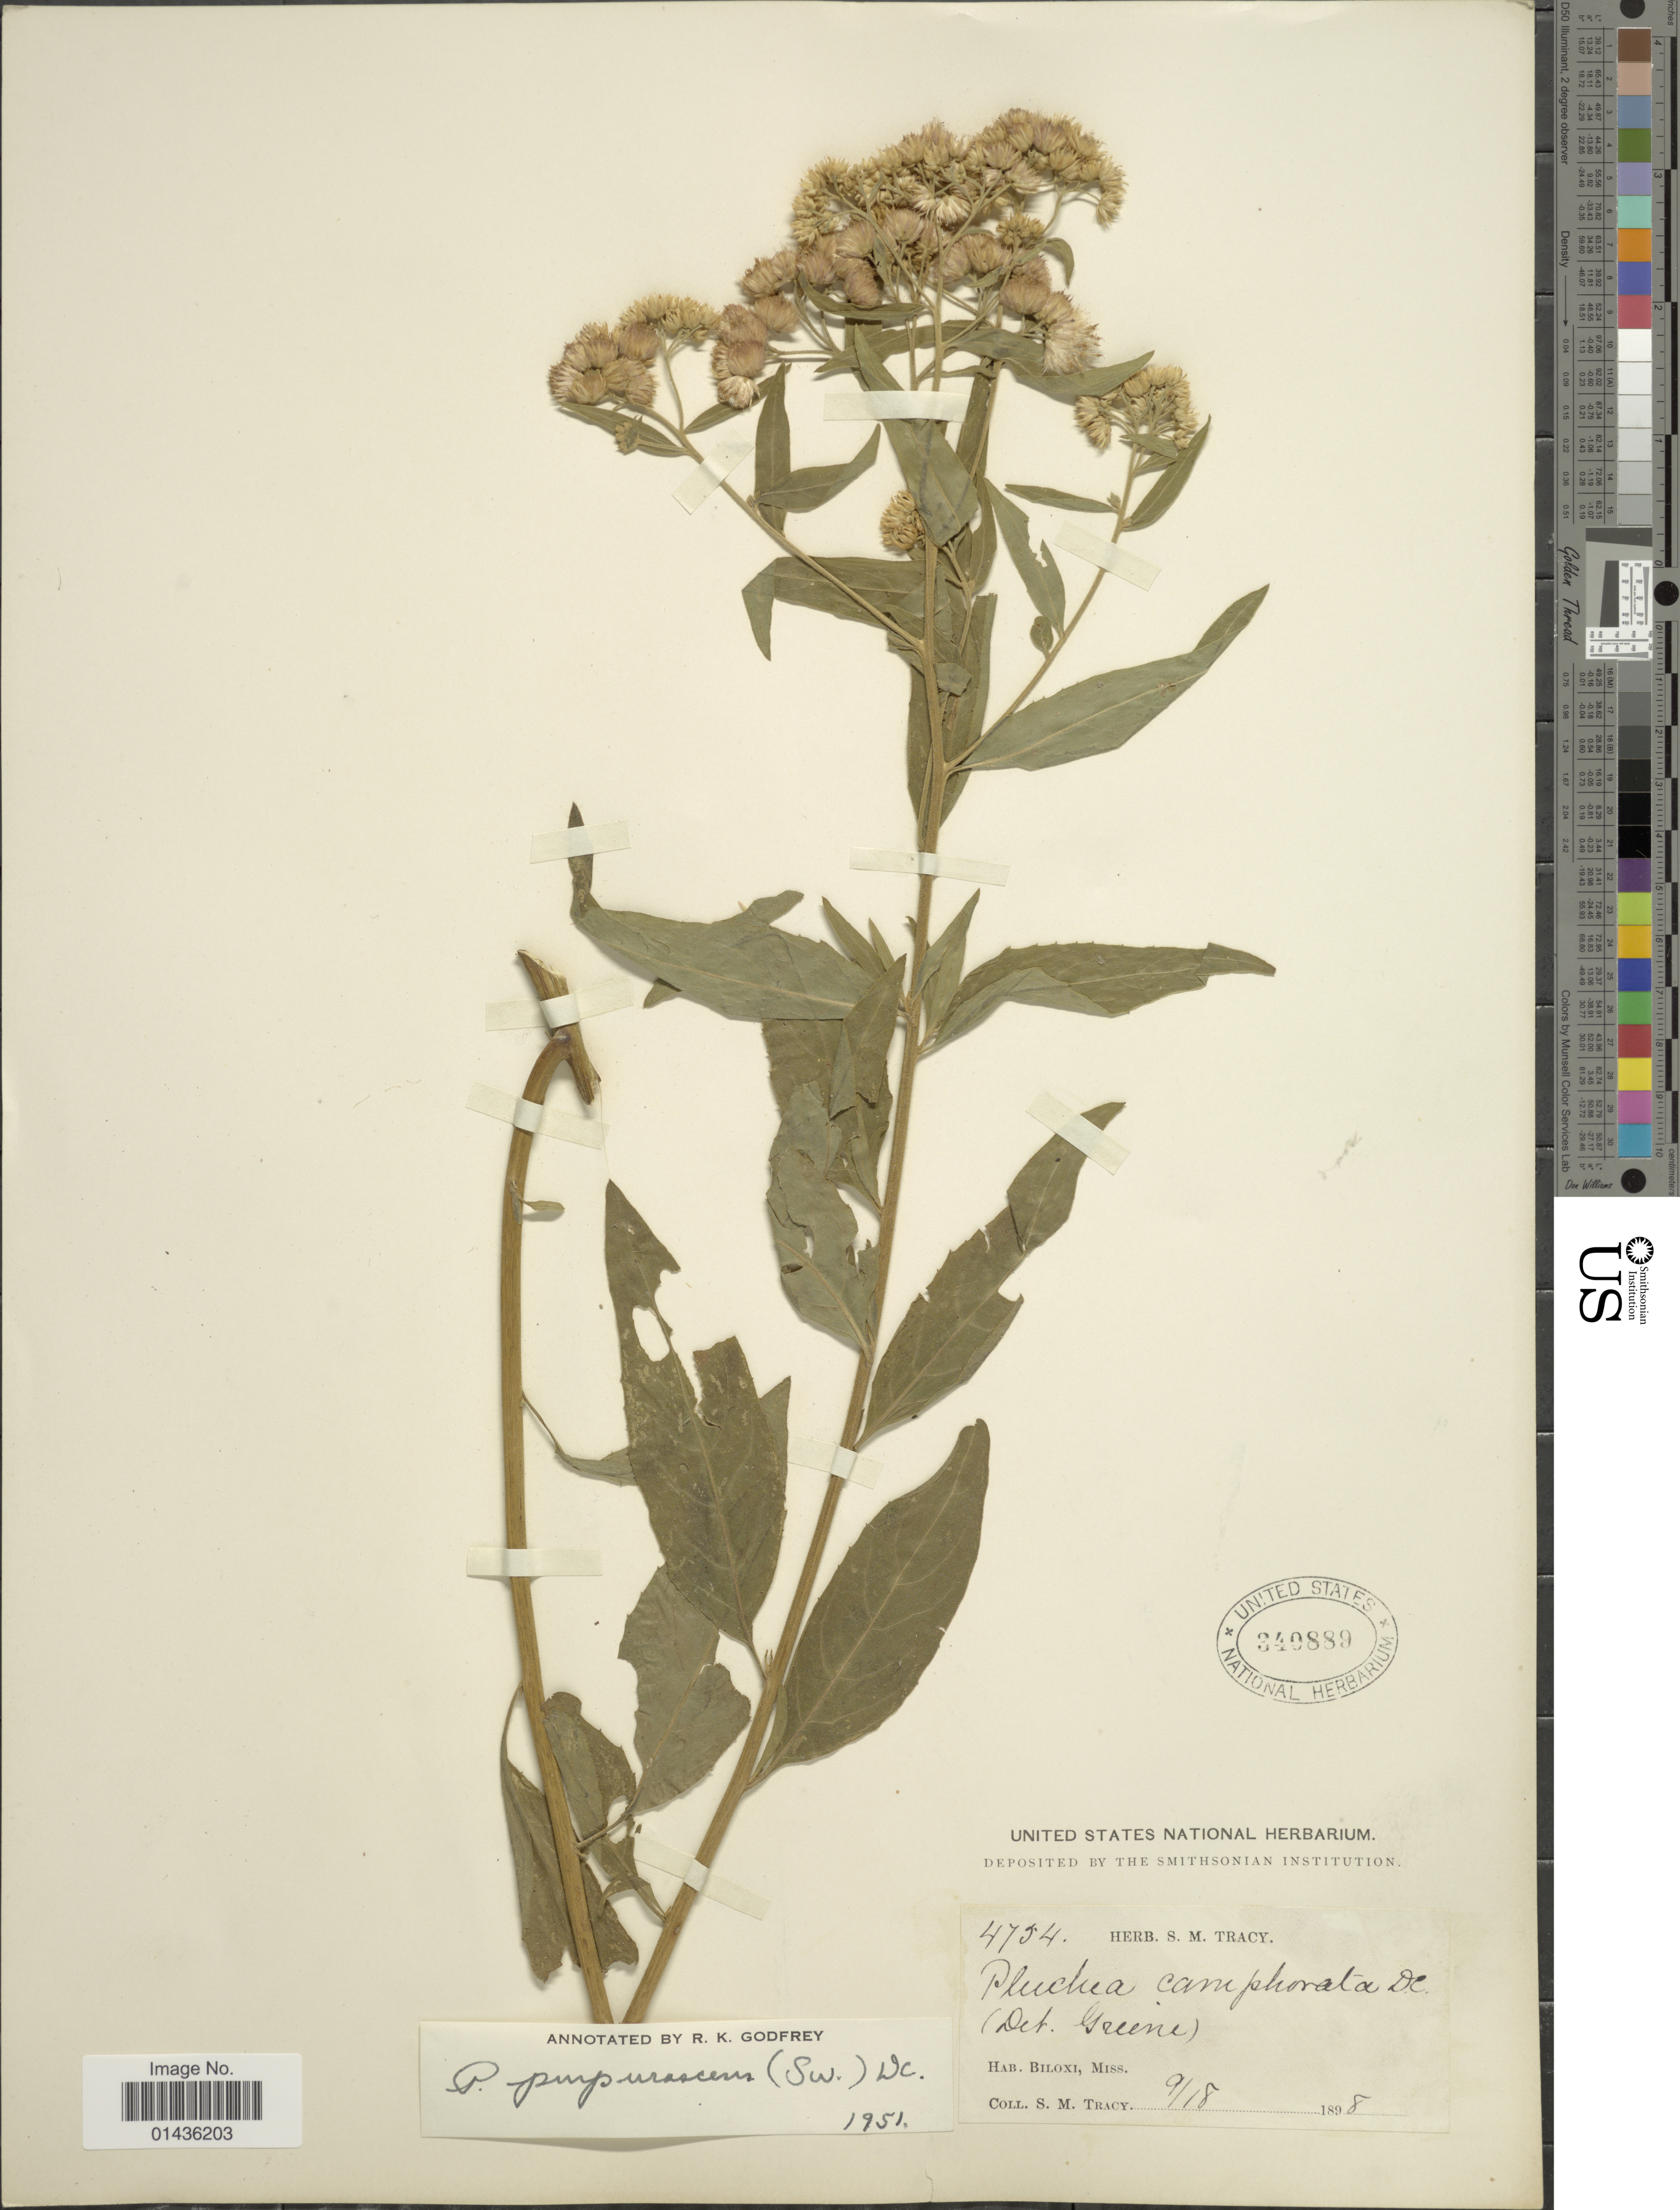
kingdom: Plantae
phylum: Tracheophyta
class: Magnoliopsida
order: Asterales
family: Asteraceae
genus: Pluchea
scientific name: Pluchea odorata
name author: (L.) Cass.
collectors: S. M. Tracy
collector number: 4754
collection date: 1898-09-18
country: United States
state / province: Mississippi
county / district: Harrison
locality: Biloxi, Miss.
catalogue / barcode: US 340889